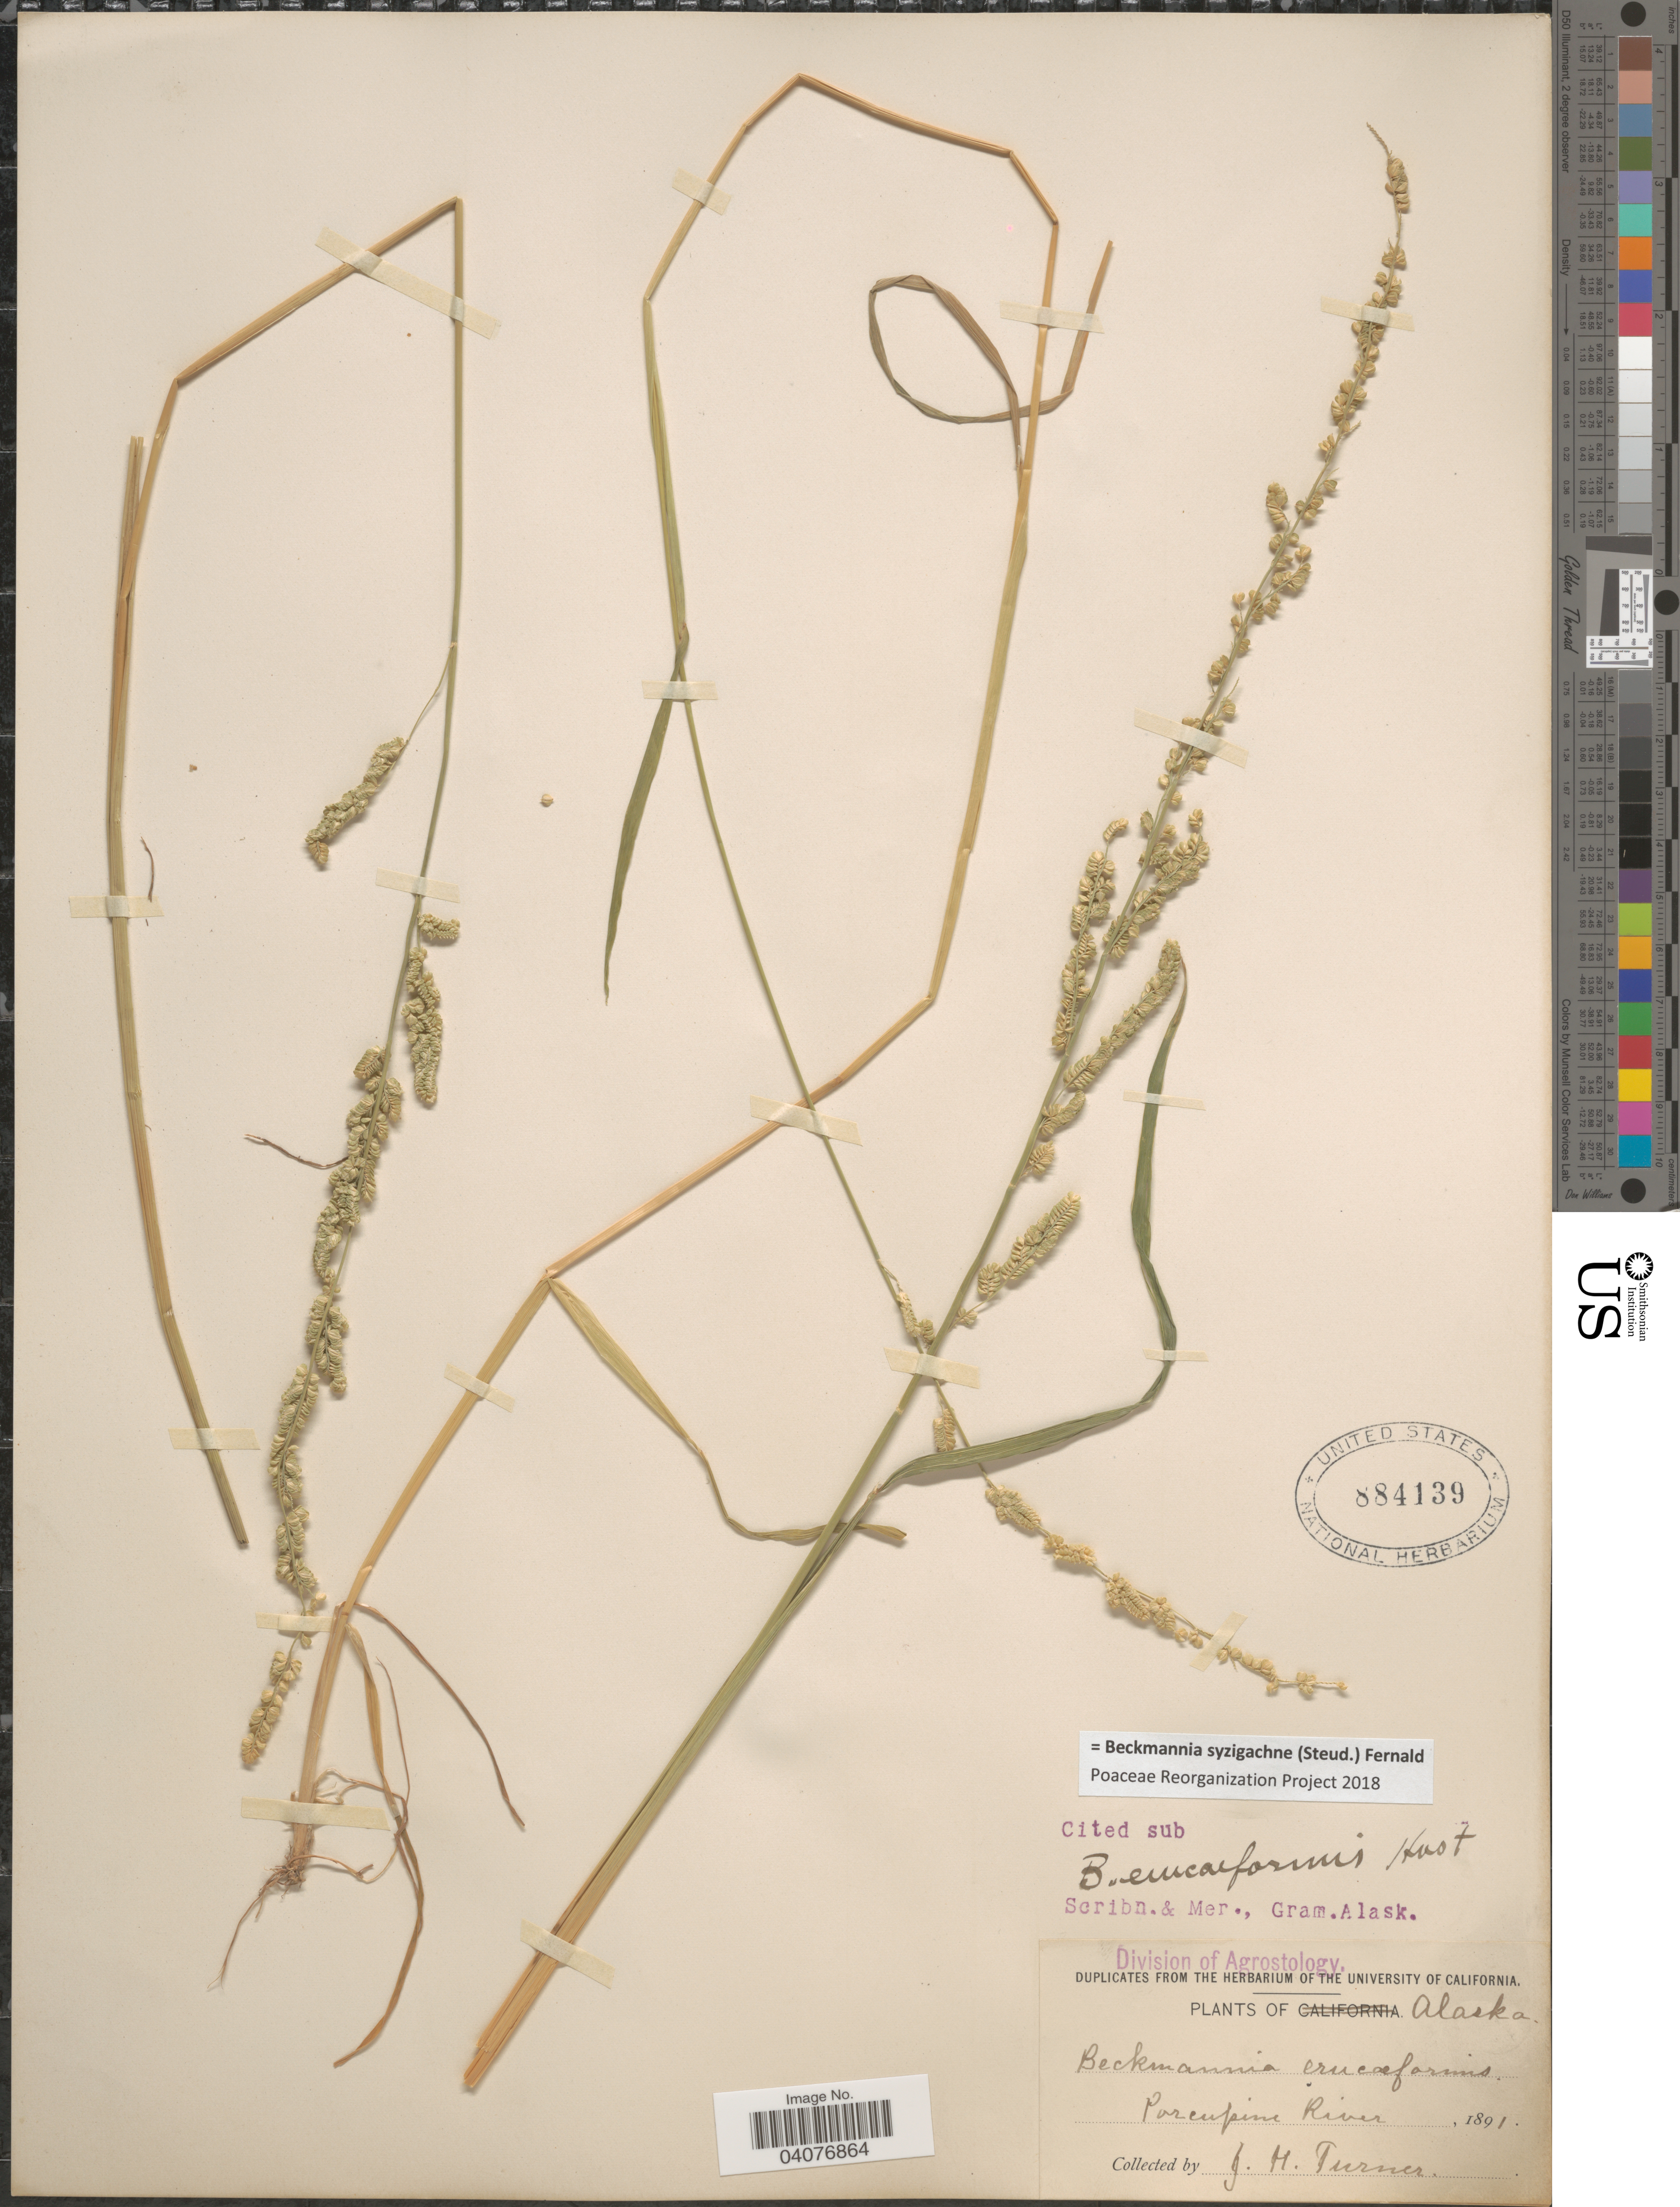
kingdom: Plantae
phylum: Tracheophyta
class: Liliopsida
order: Poales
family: Poaceae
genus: Beckmannia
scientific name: Beckmannia syzigachne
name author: (Steud.) Fernald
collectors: J. H. Turner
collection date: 1891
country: United States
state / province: Alaska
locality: Porcupine River.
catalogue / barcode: US 884139